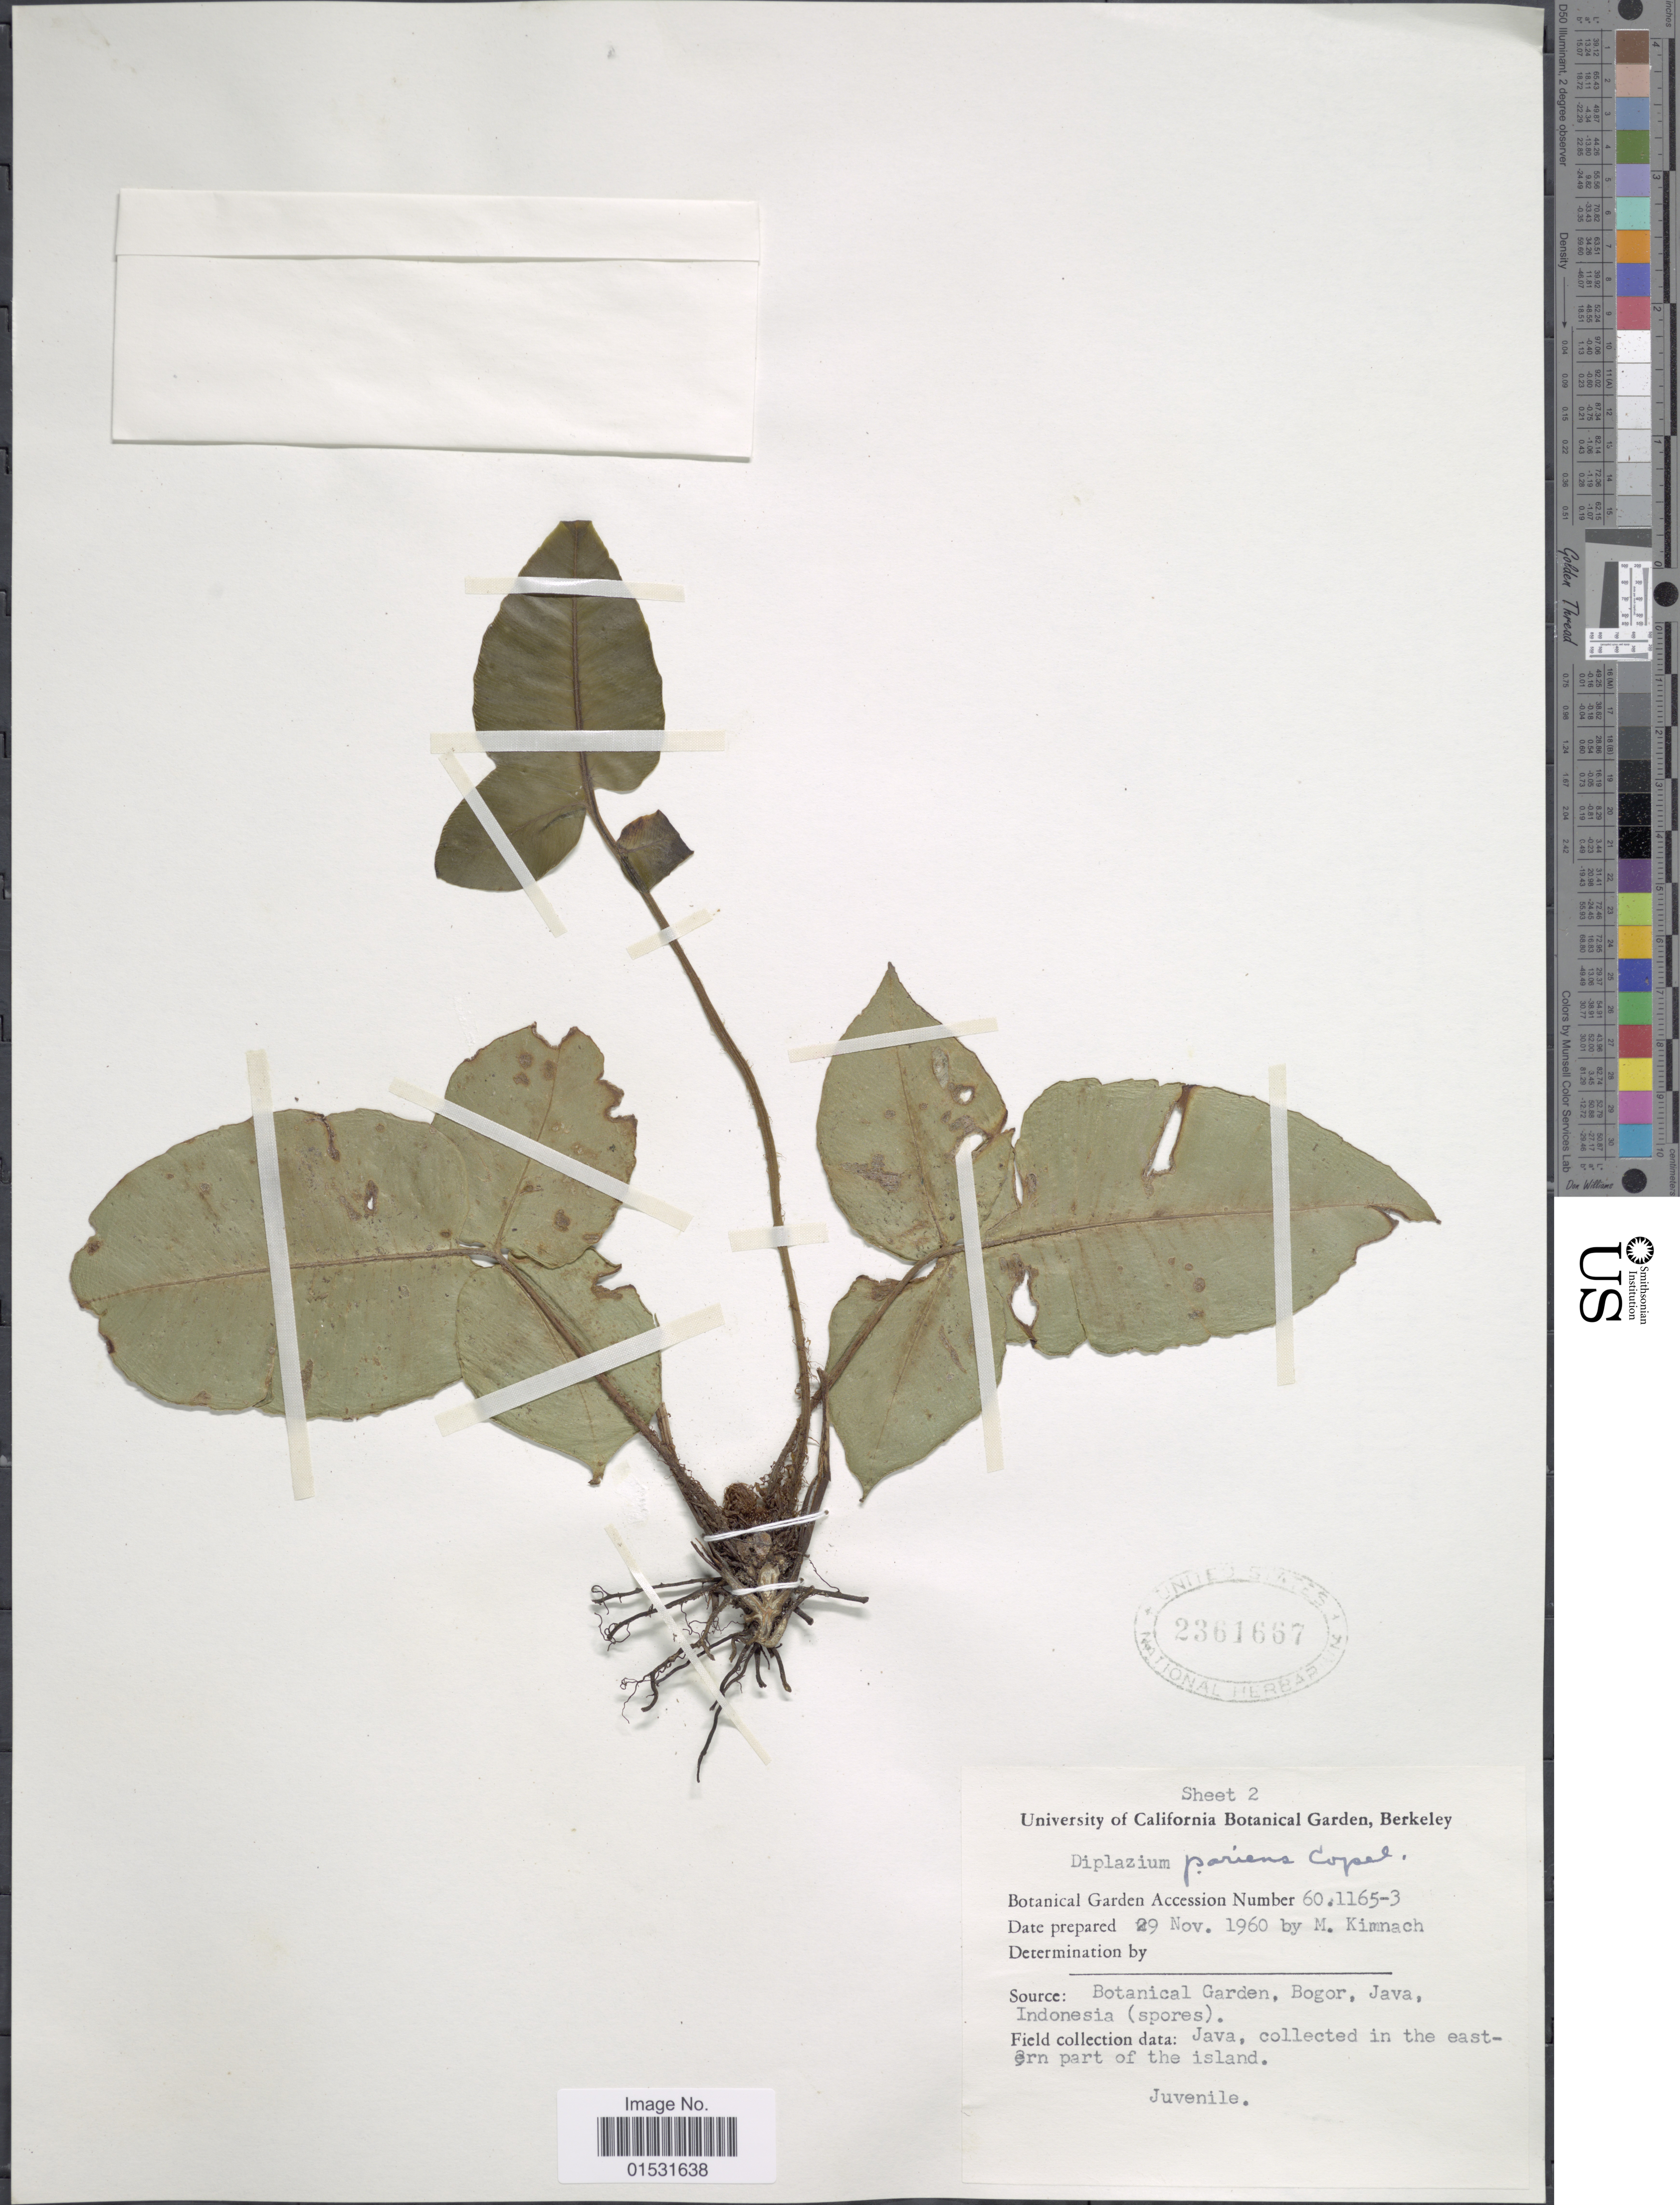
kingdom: Plantae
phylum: Tracheophyta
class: Polypodiopsida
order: Polypodiales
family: Athyriaceae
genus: Diplazium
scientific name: Diplazium pariens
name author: Copel.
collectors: M. W. Kimnach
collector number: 60.1165-3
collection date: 1960-11-29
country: United States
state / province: California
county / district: Alameda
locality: University of California Botanical Garden, Berkeley.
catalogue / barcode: US 2361667